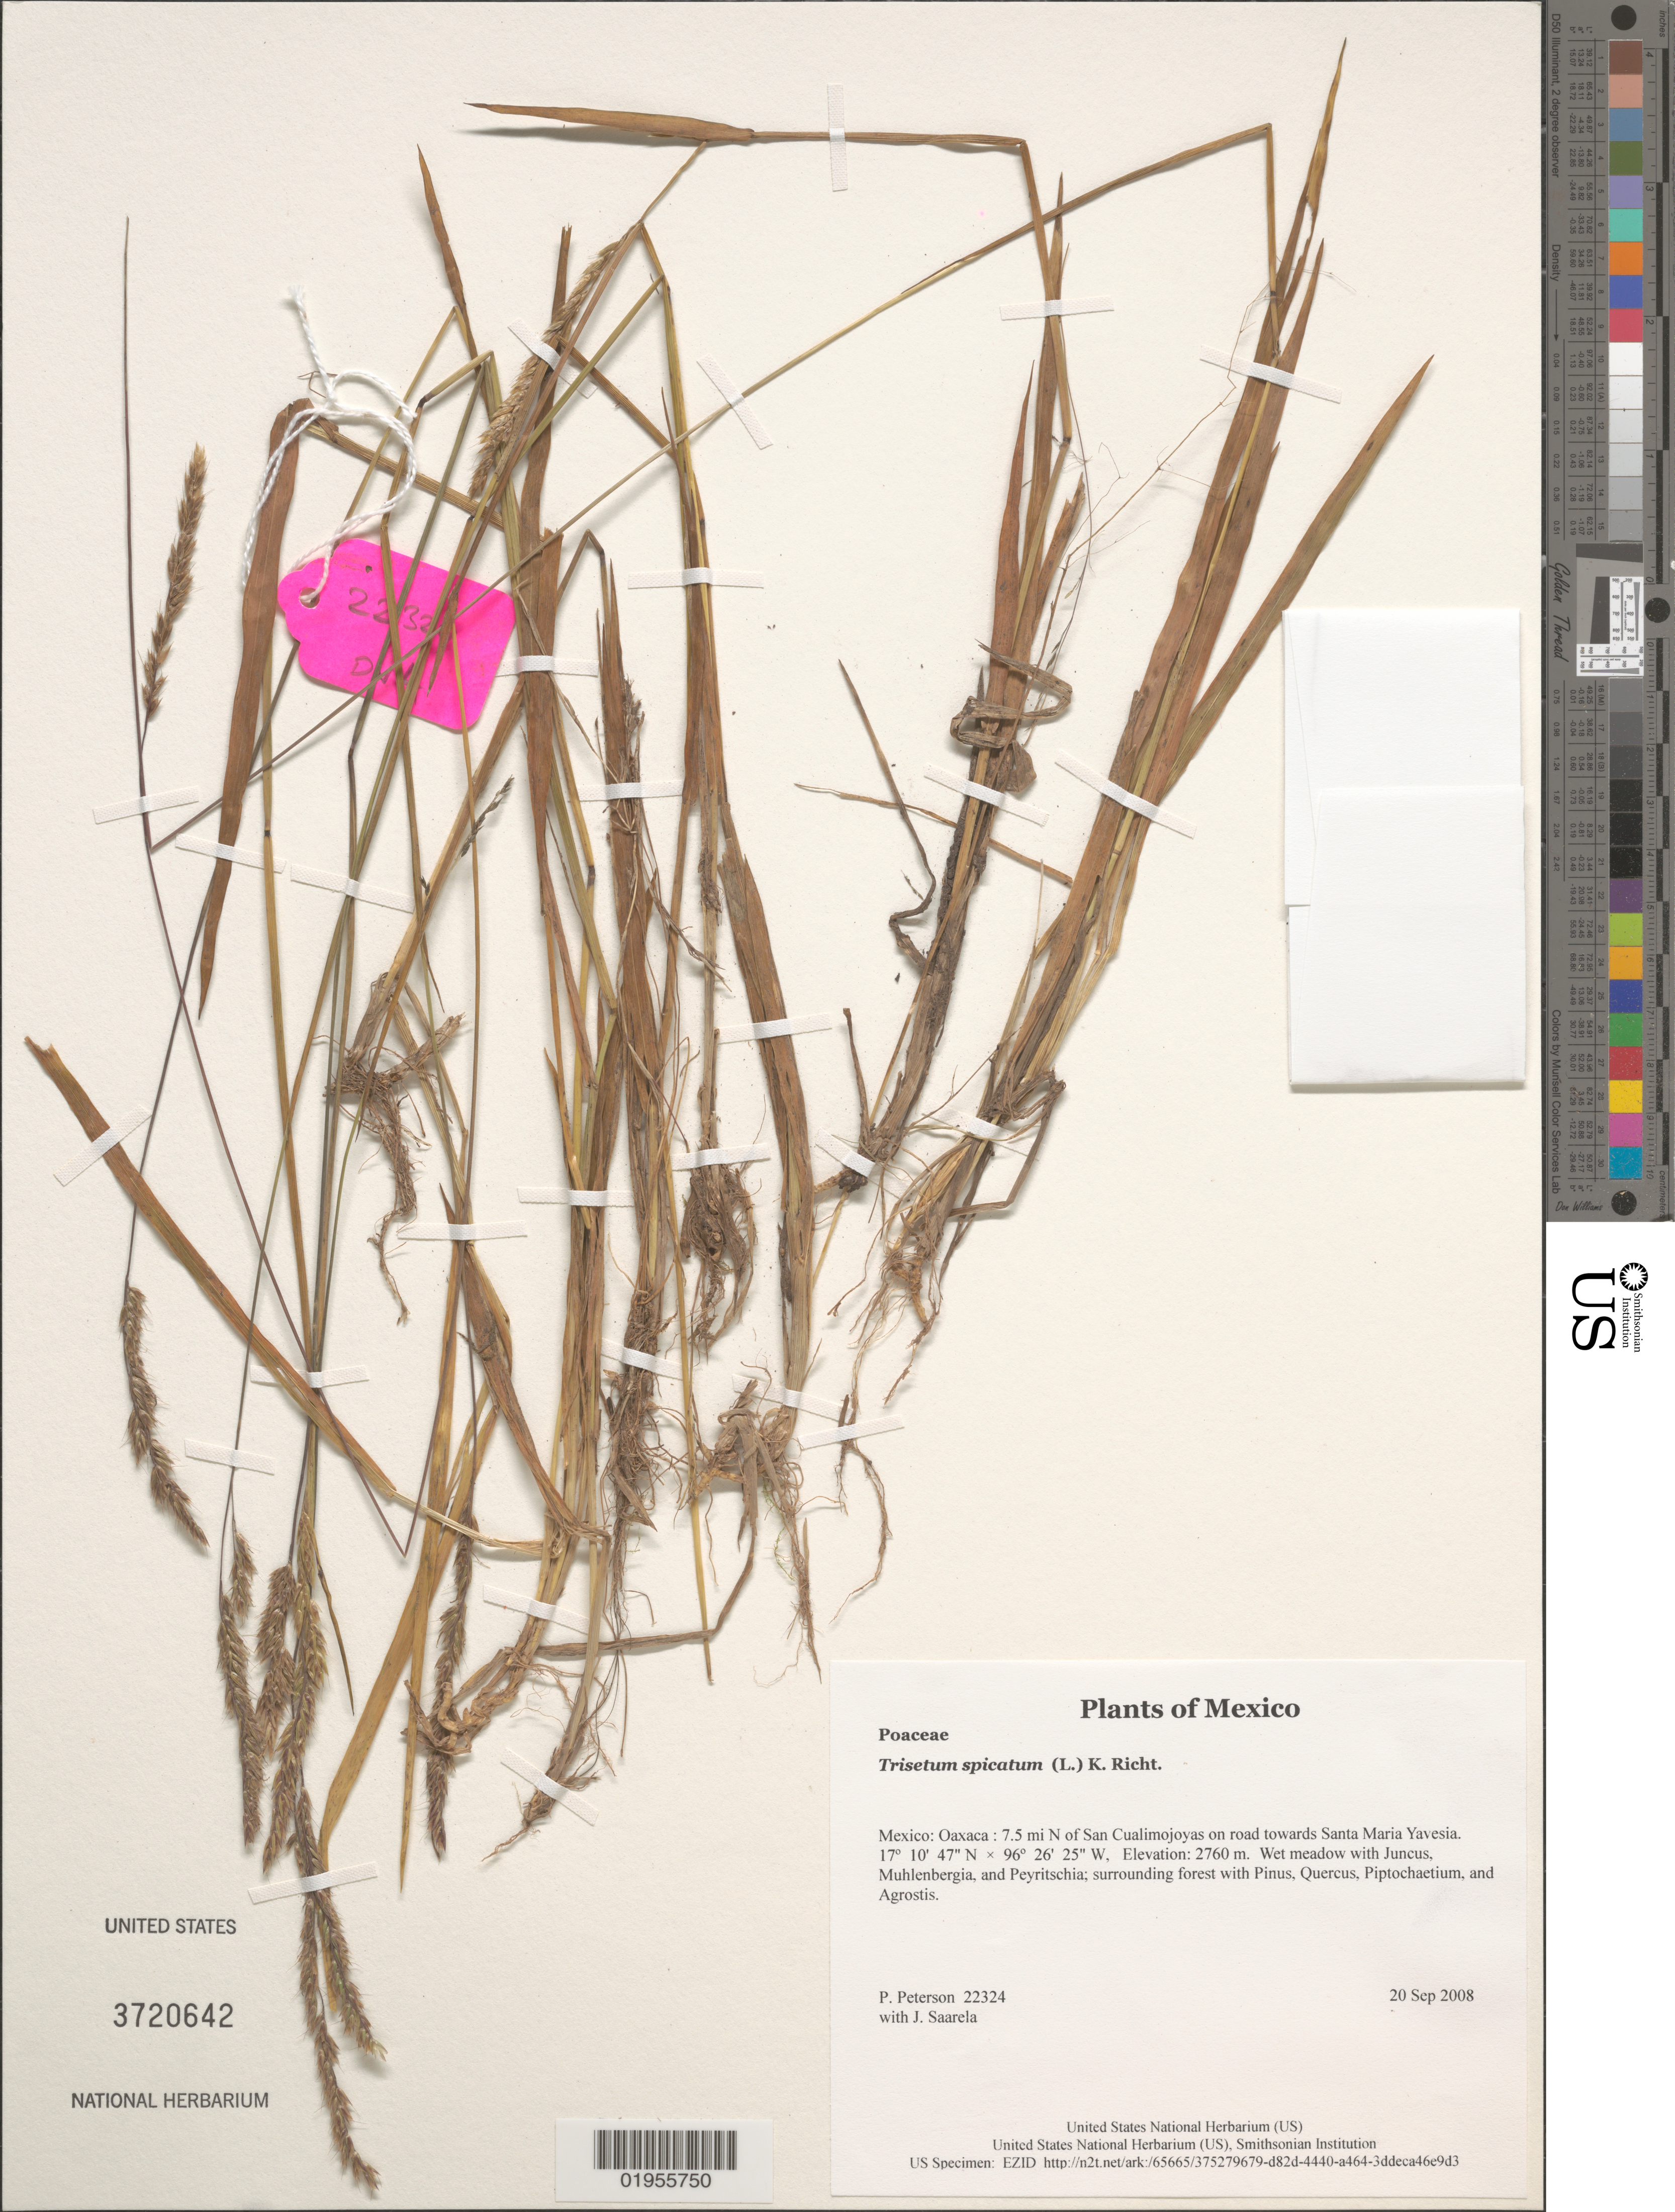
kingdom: Plantae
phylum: Tracheophyta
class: Liliopsida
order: Poales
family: Poaceae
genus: Trisetum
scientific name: Trisetum spicatum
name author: (L.) K. Richt.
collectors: P. M. Peterson & J. Saarela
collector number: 22324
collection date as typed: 20 Sep 2008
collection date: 2008-09-20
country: Mexico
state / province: Oaxaca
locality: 7.5 mi N of San Cualimojoyas on road towards Santa Maria Yavesia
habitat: Wet meadow with Juncus, Muhlenbergia, and Peyritschia; surrounding forest with Pinus, Quercus, Piptochaetium, and Agrostis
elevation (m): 2760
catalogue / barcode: US 3720642